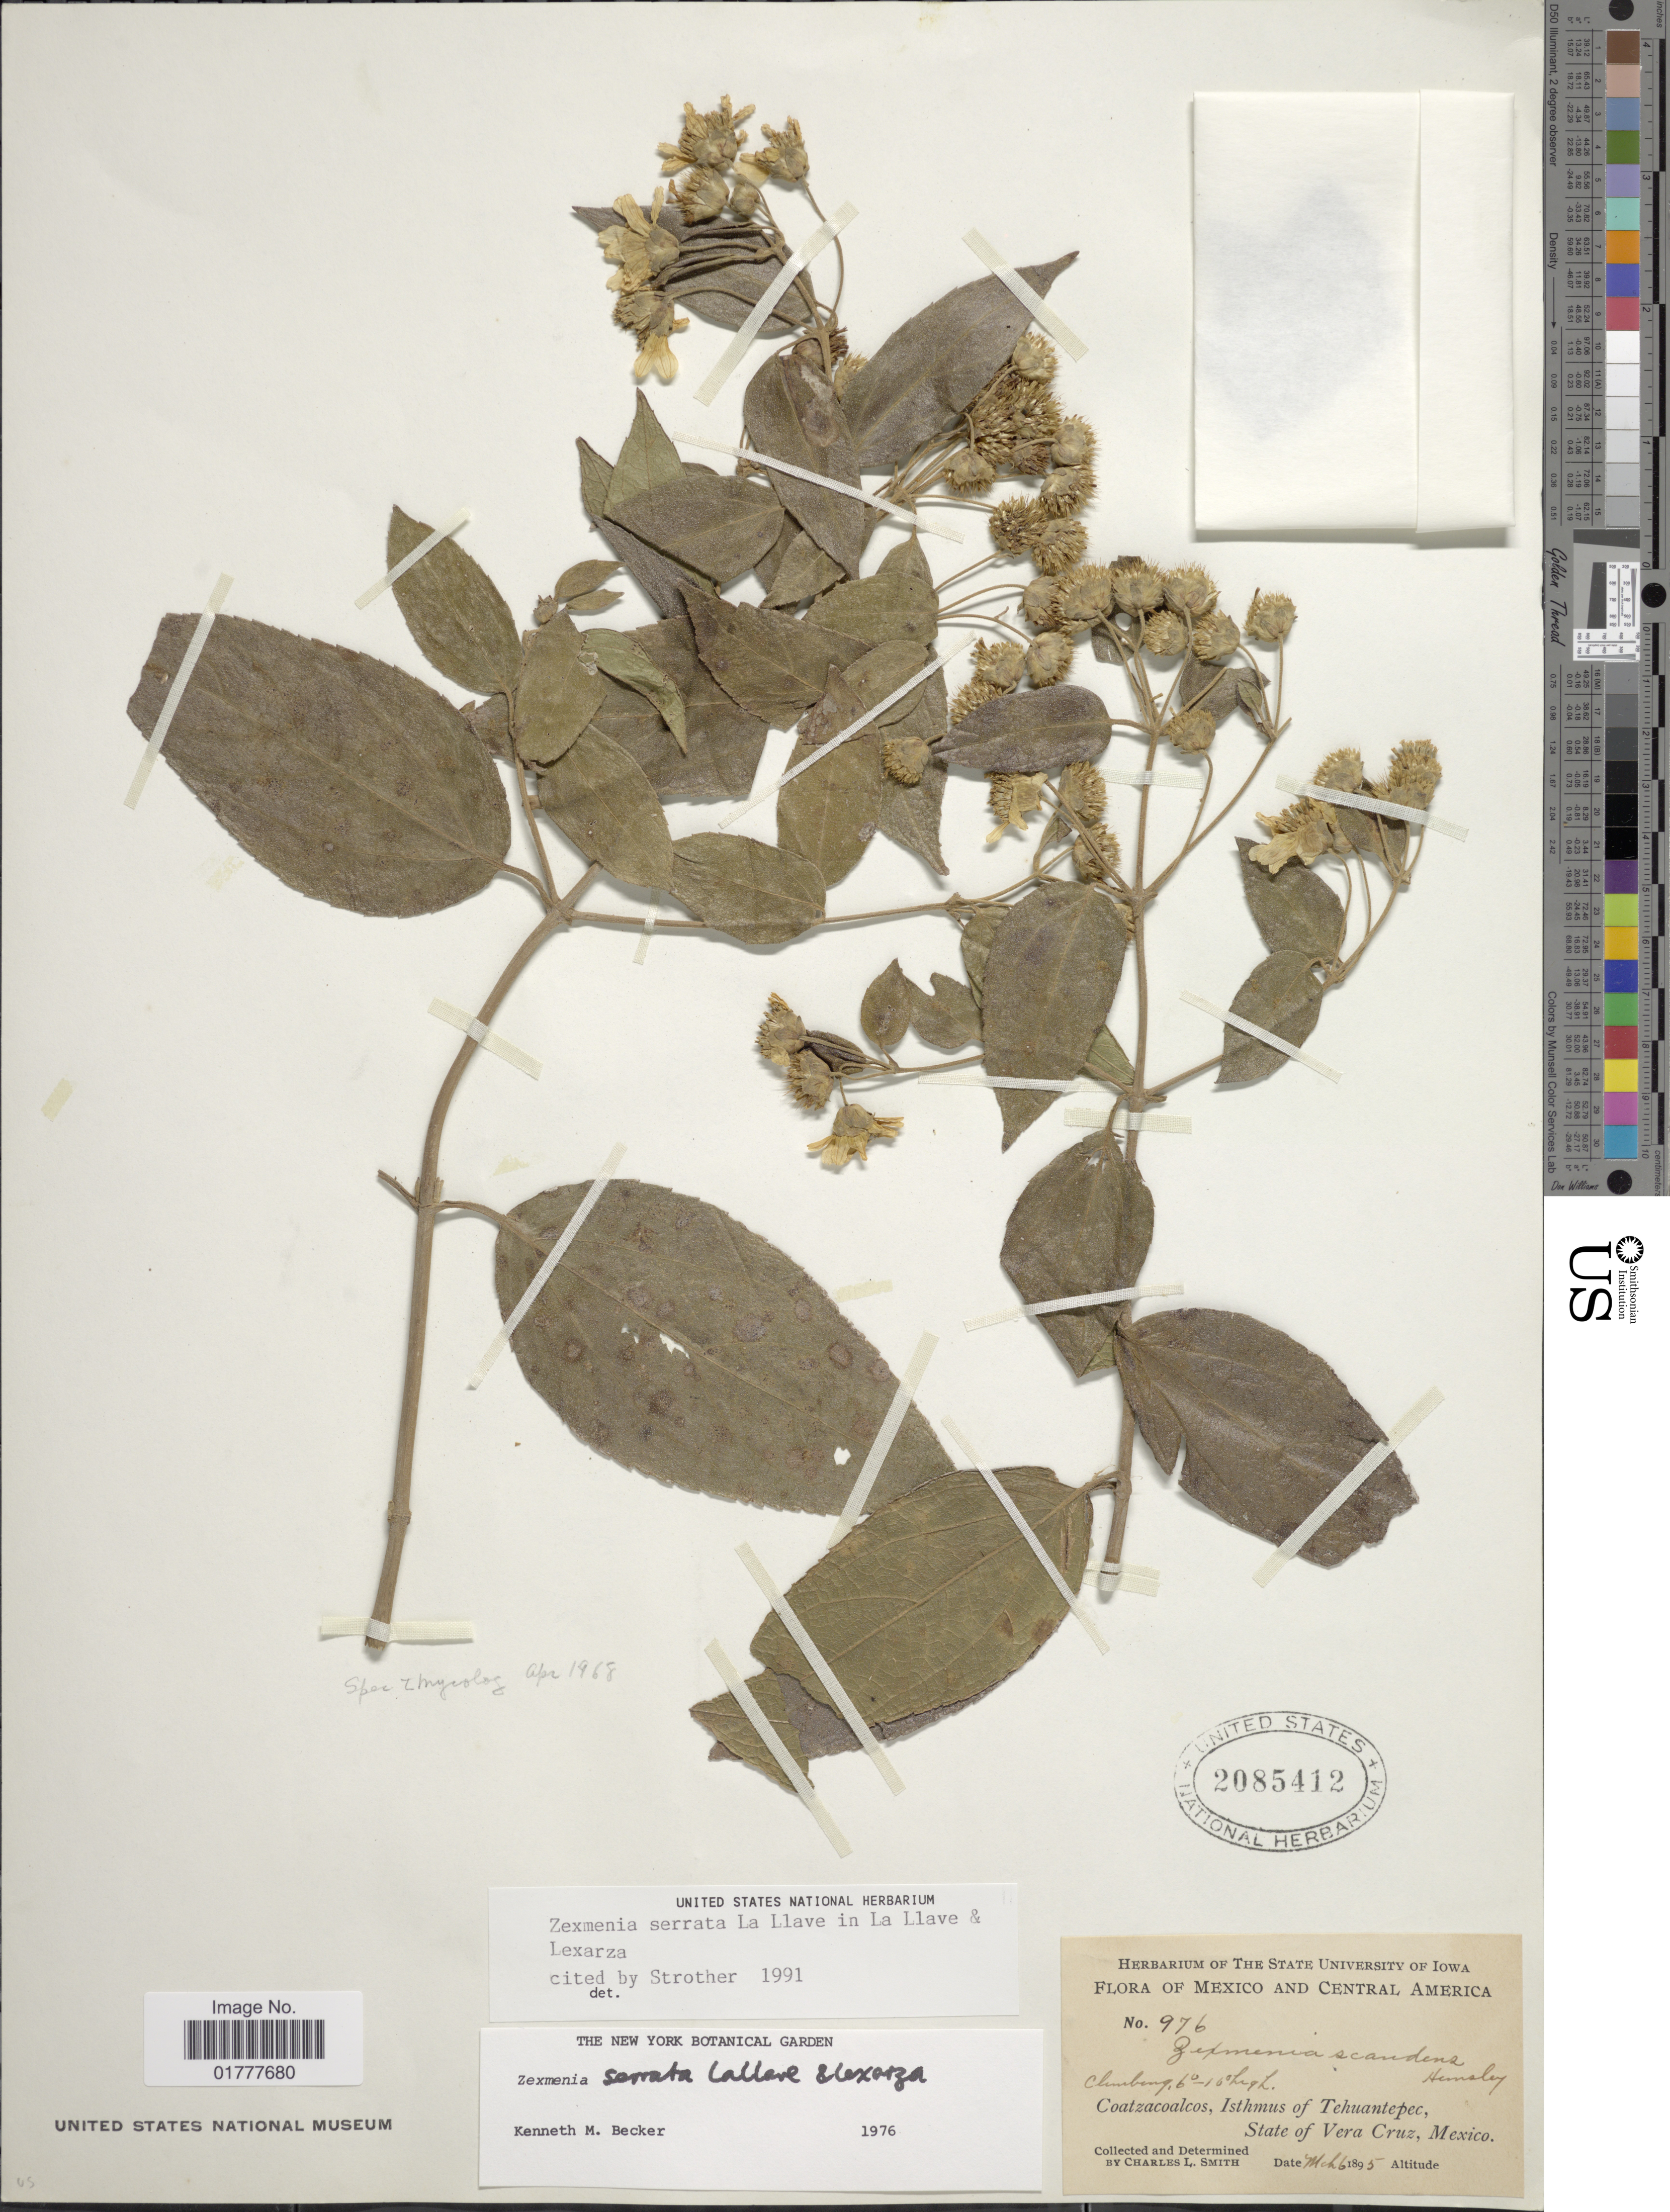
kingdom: Plantae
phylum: Tracheophyta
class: Magnoliopsida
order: Asterales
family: Asteraceae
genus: Zexmenia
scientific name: Zexmenia serrata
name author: La Llave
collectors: C. L. Smith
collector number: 976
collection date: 1895-03-06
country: Mexico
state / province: Veracruz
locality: Coatzacoalcos, Isthmus of Tehuantepec, State of Vera Cruz, Mexico.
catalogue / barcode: US 2085412